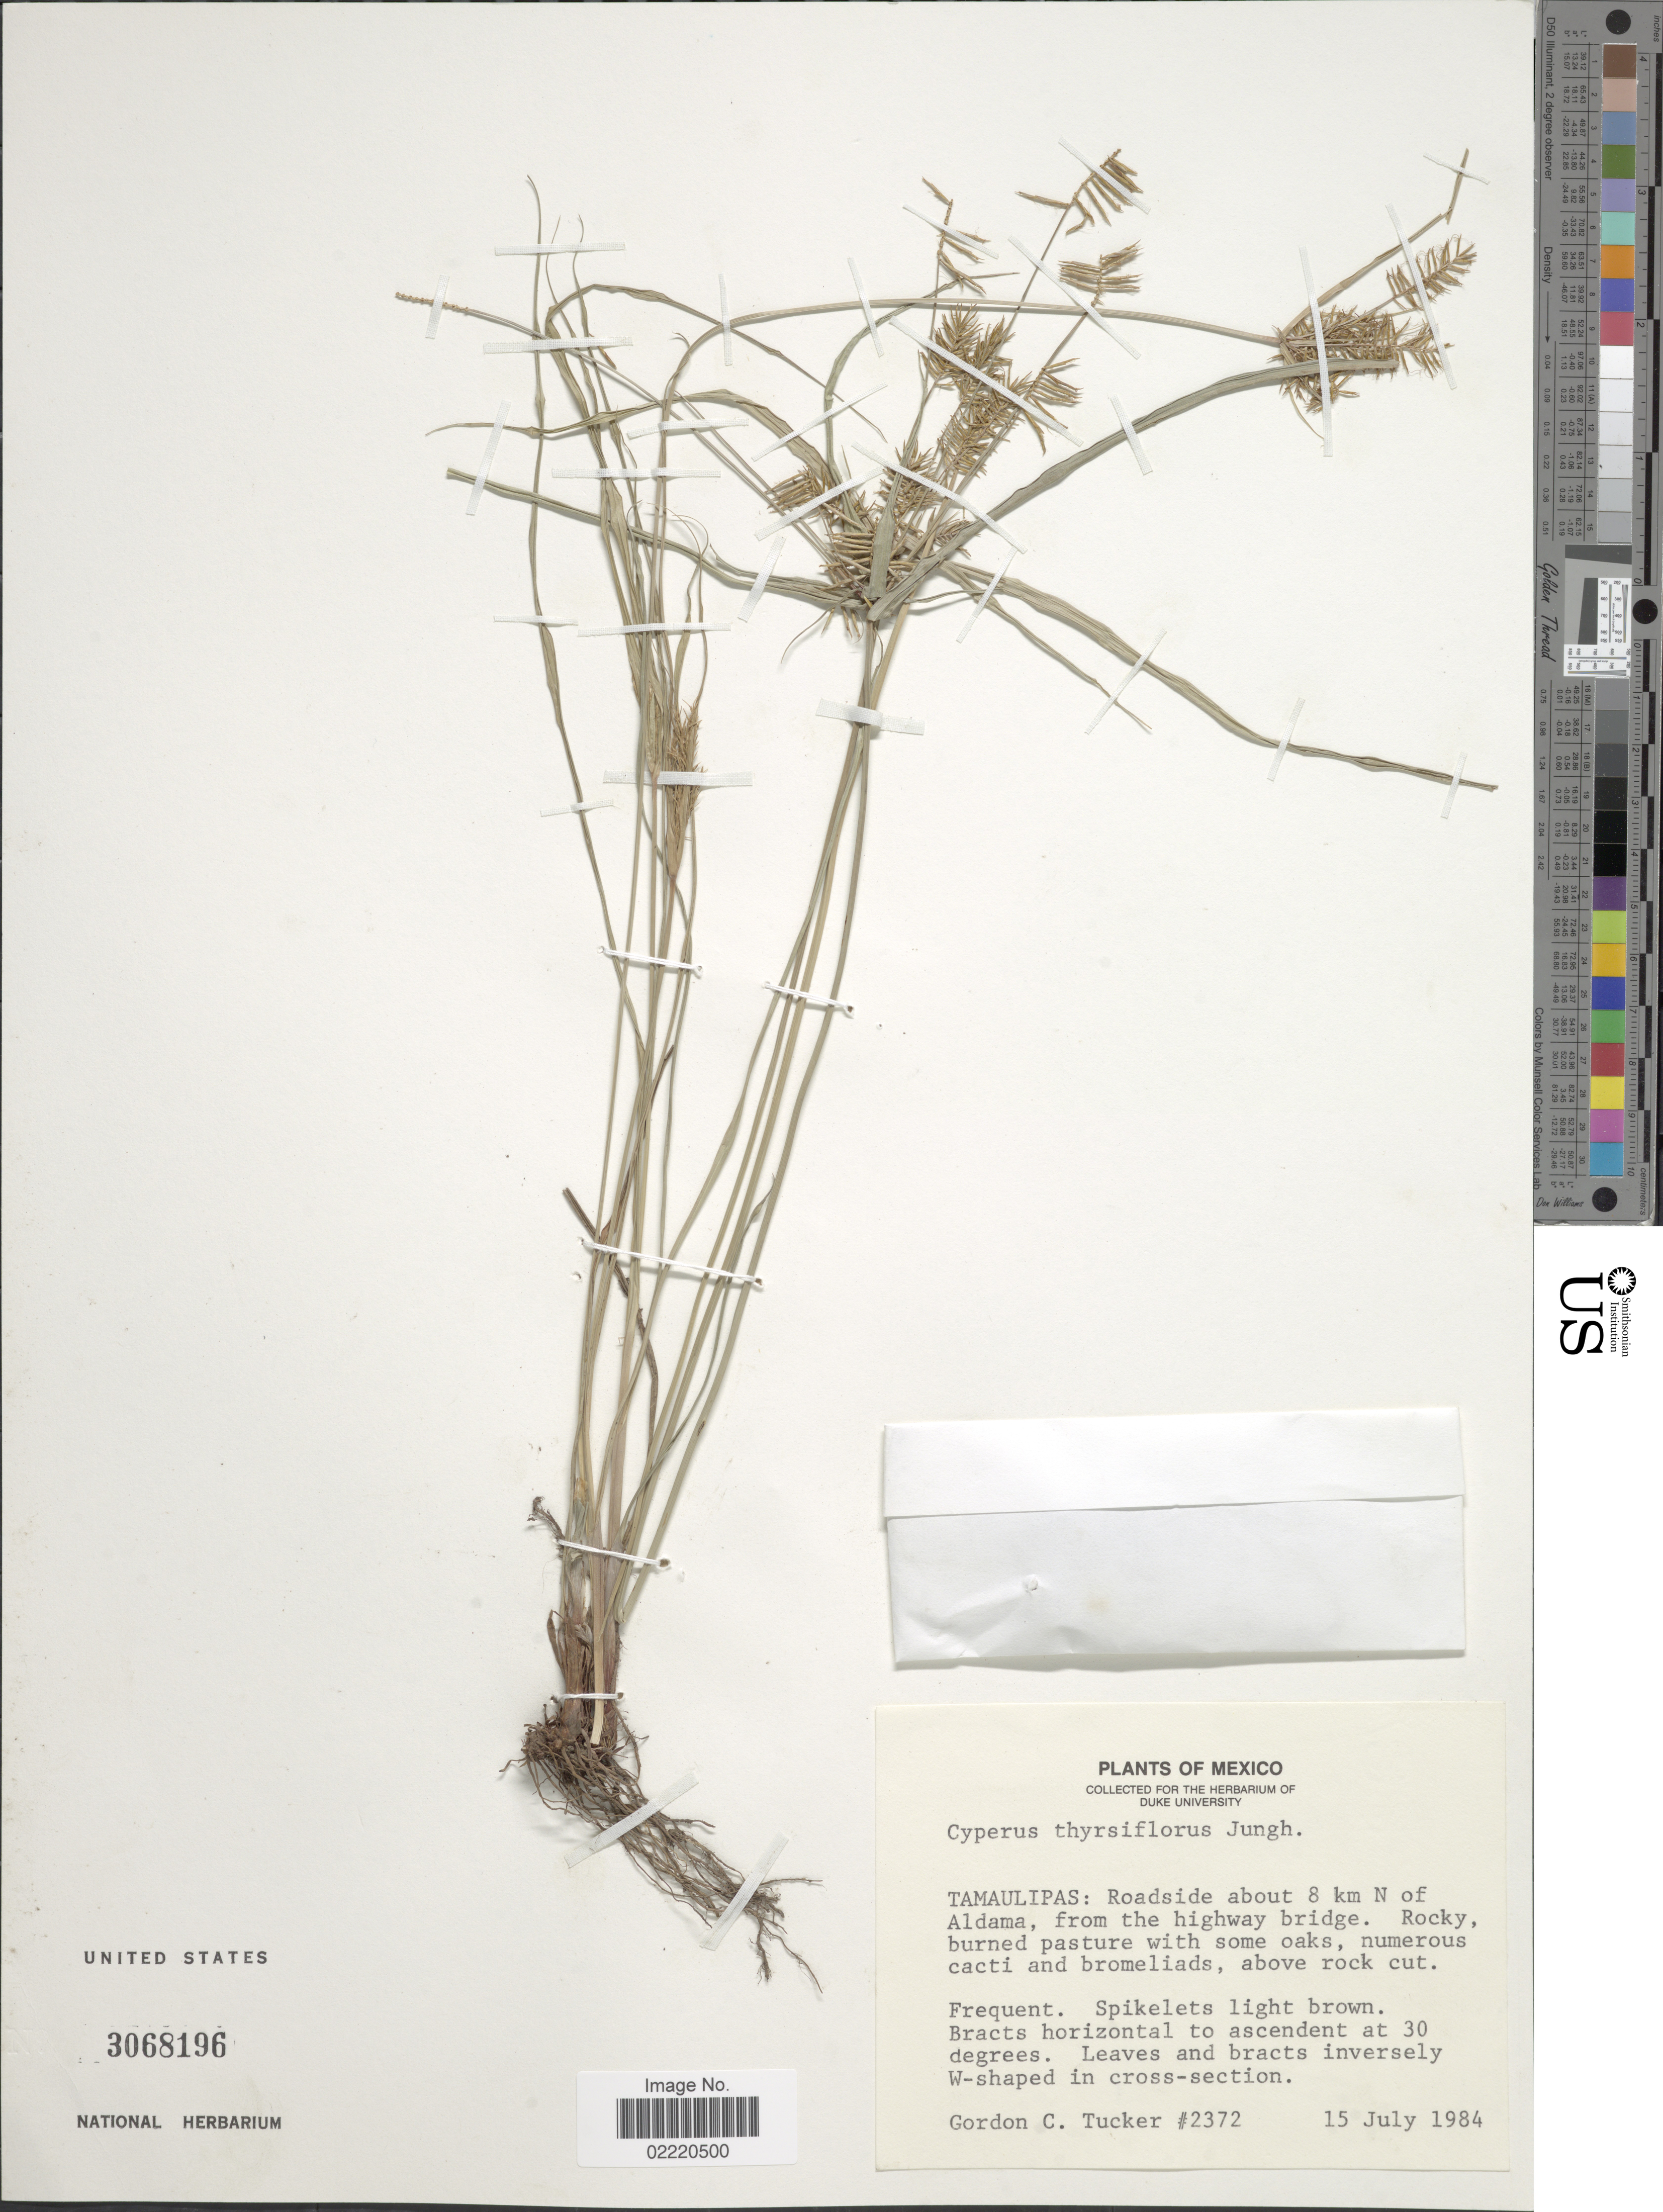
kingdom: Plantae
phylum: Tracheophyta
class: Liliopsida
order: Poales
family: Cyperaceae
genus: Cyperus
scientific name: Cyperus thyrsiflorus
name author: Jungh.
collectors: G. C. Tucker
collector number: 2372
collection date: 1984-07-15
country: Mexico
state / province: Tamaulipas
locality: Roadside about 8 km N of Aldama, from the highway bridge.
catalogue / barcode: US 3068196